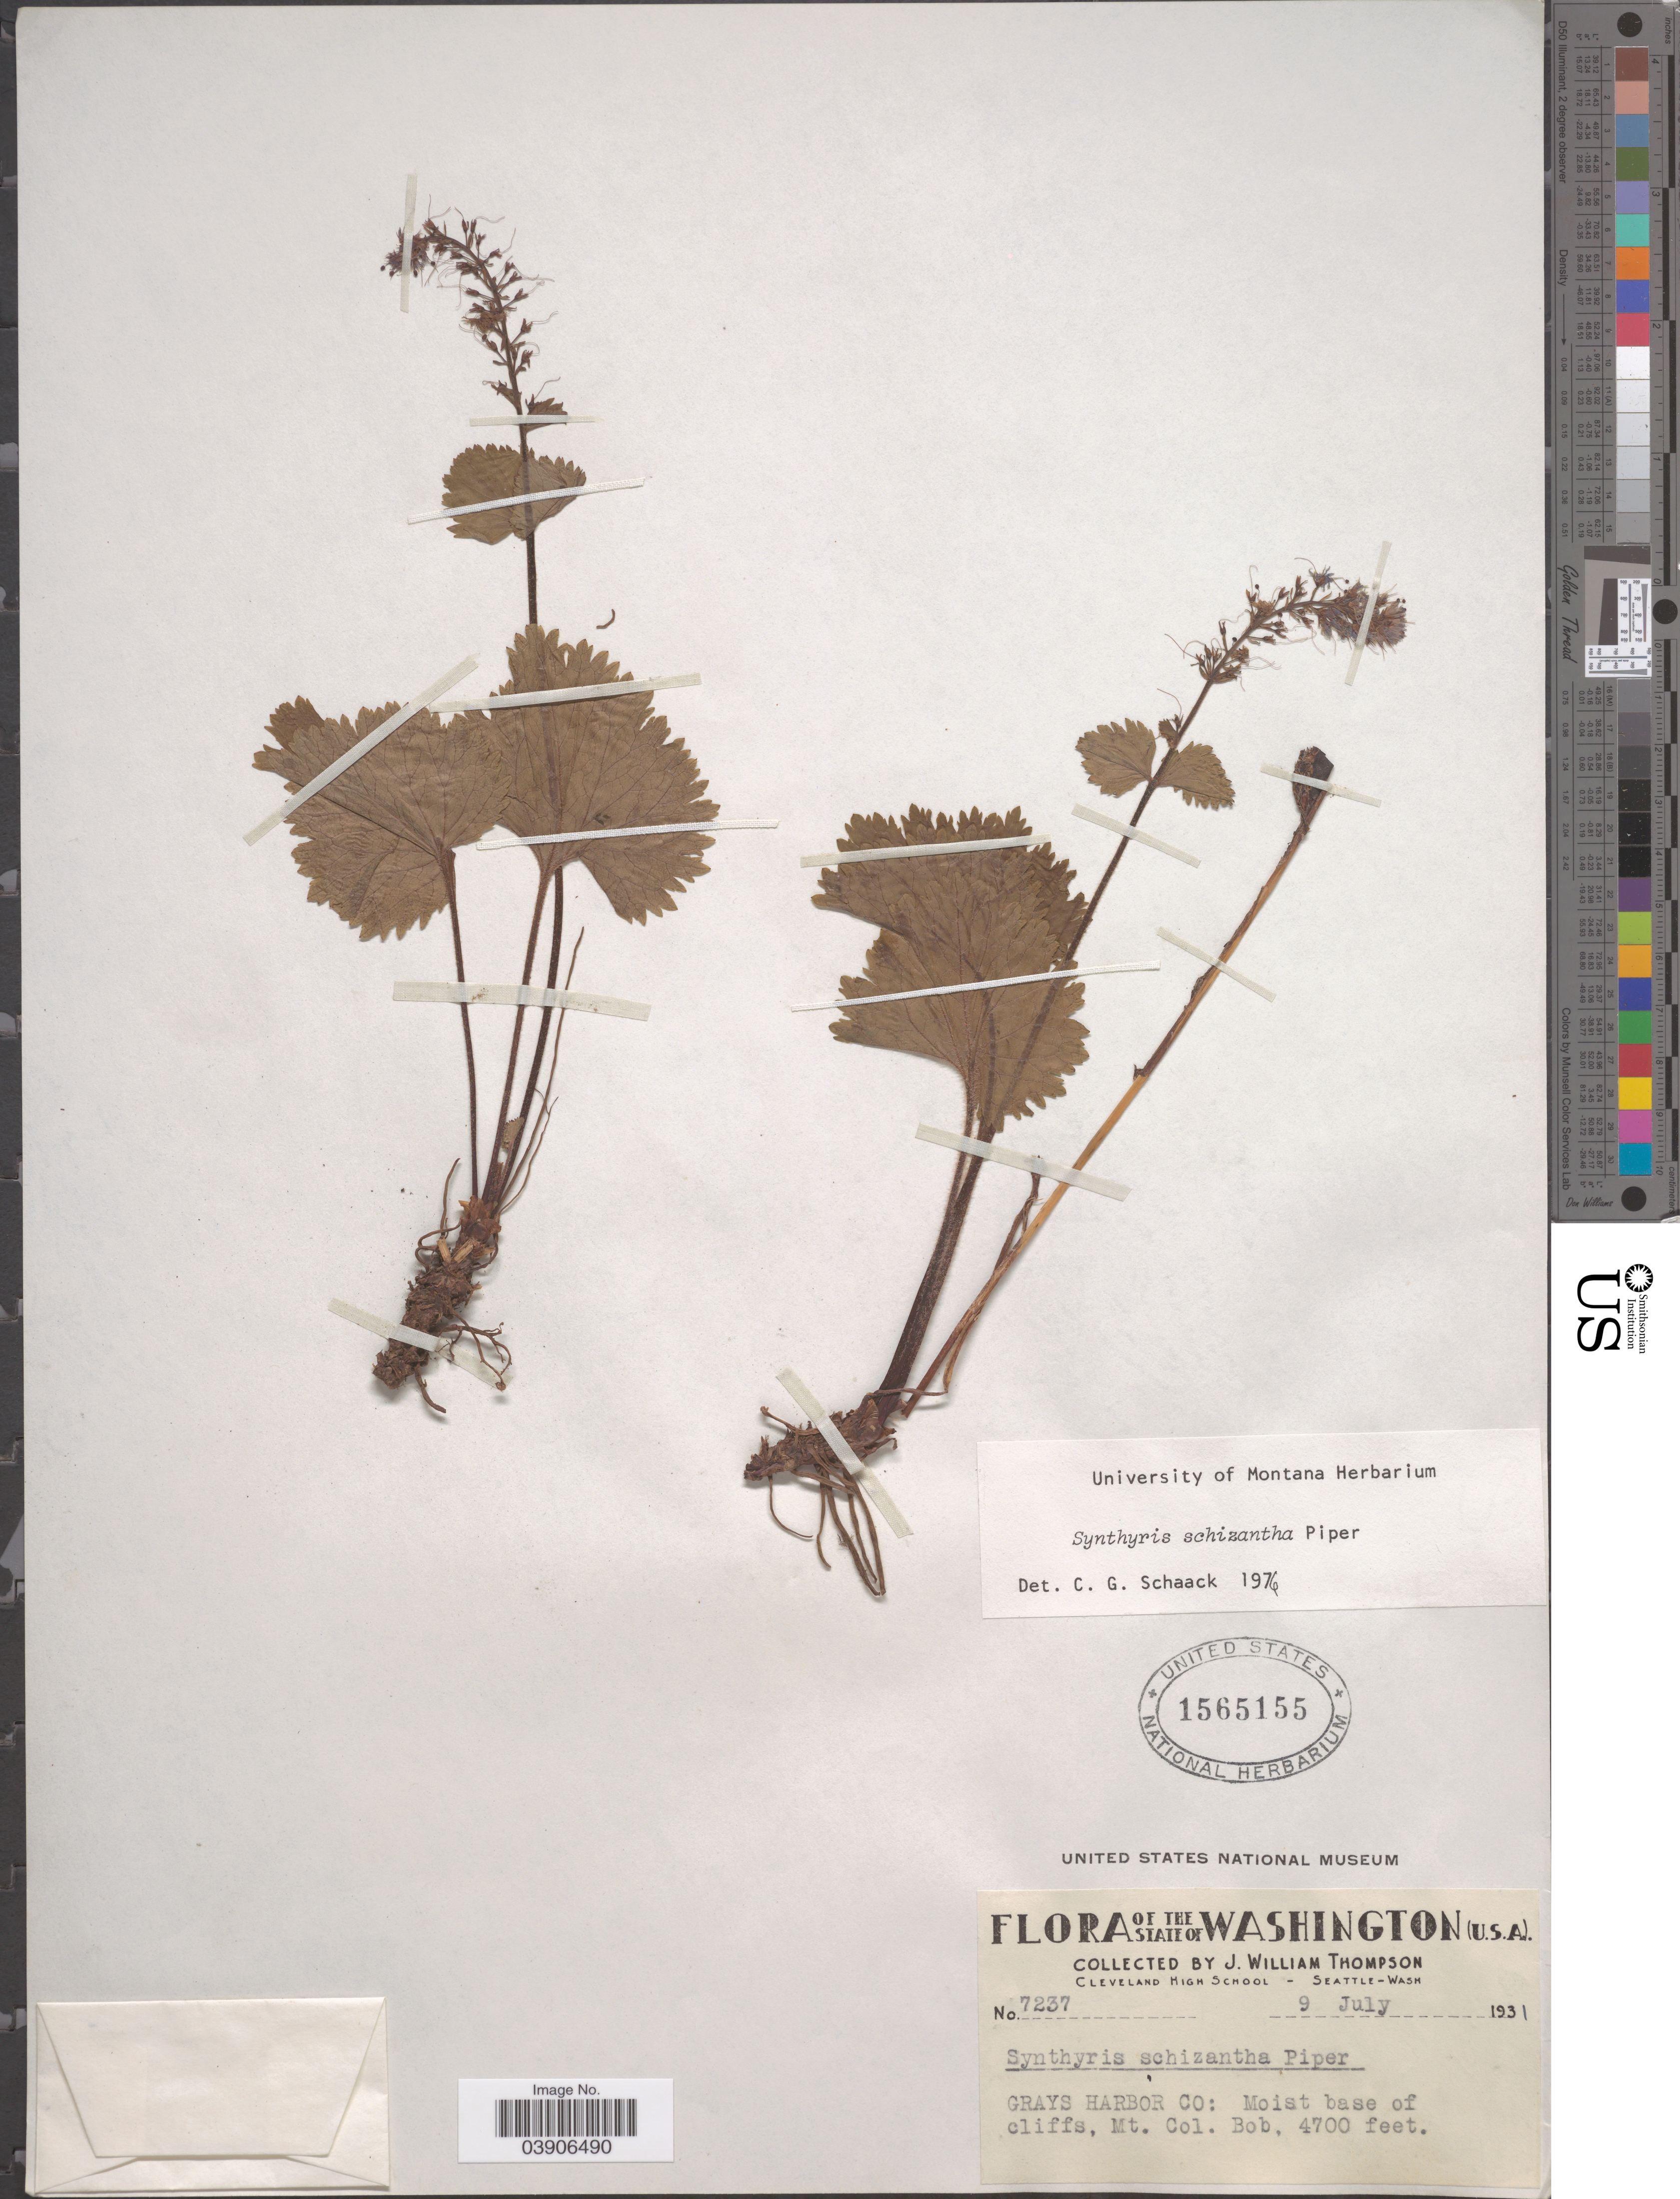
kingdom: Plantae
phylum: Tracheophyta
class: Magnoliopsida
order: Lamiales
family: Plantaginaceae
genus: Synthyris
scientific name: Synthyris schizantha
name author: Piper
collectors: J. W. Thompson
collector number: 7237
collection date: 1931-07-09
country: United States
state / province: Washington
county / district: Grays Harbor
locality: Grays Harbor Co: Moist base of cliffs, Mt. Col. Bob.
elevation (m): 1433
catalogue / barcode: US 1565155